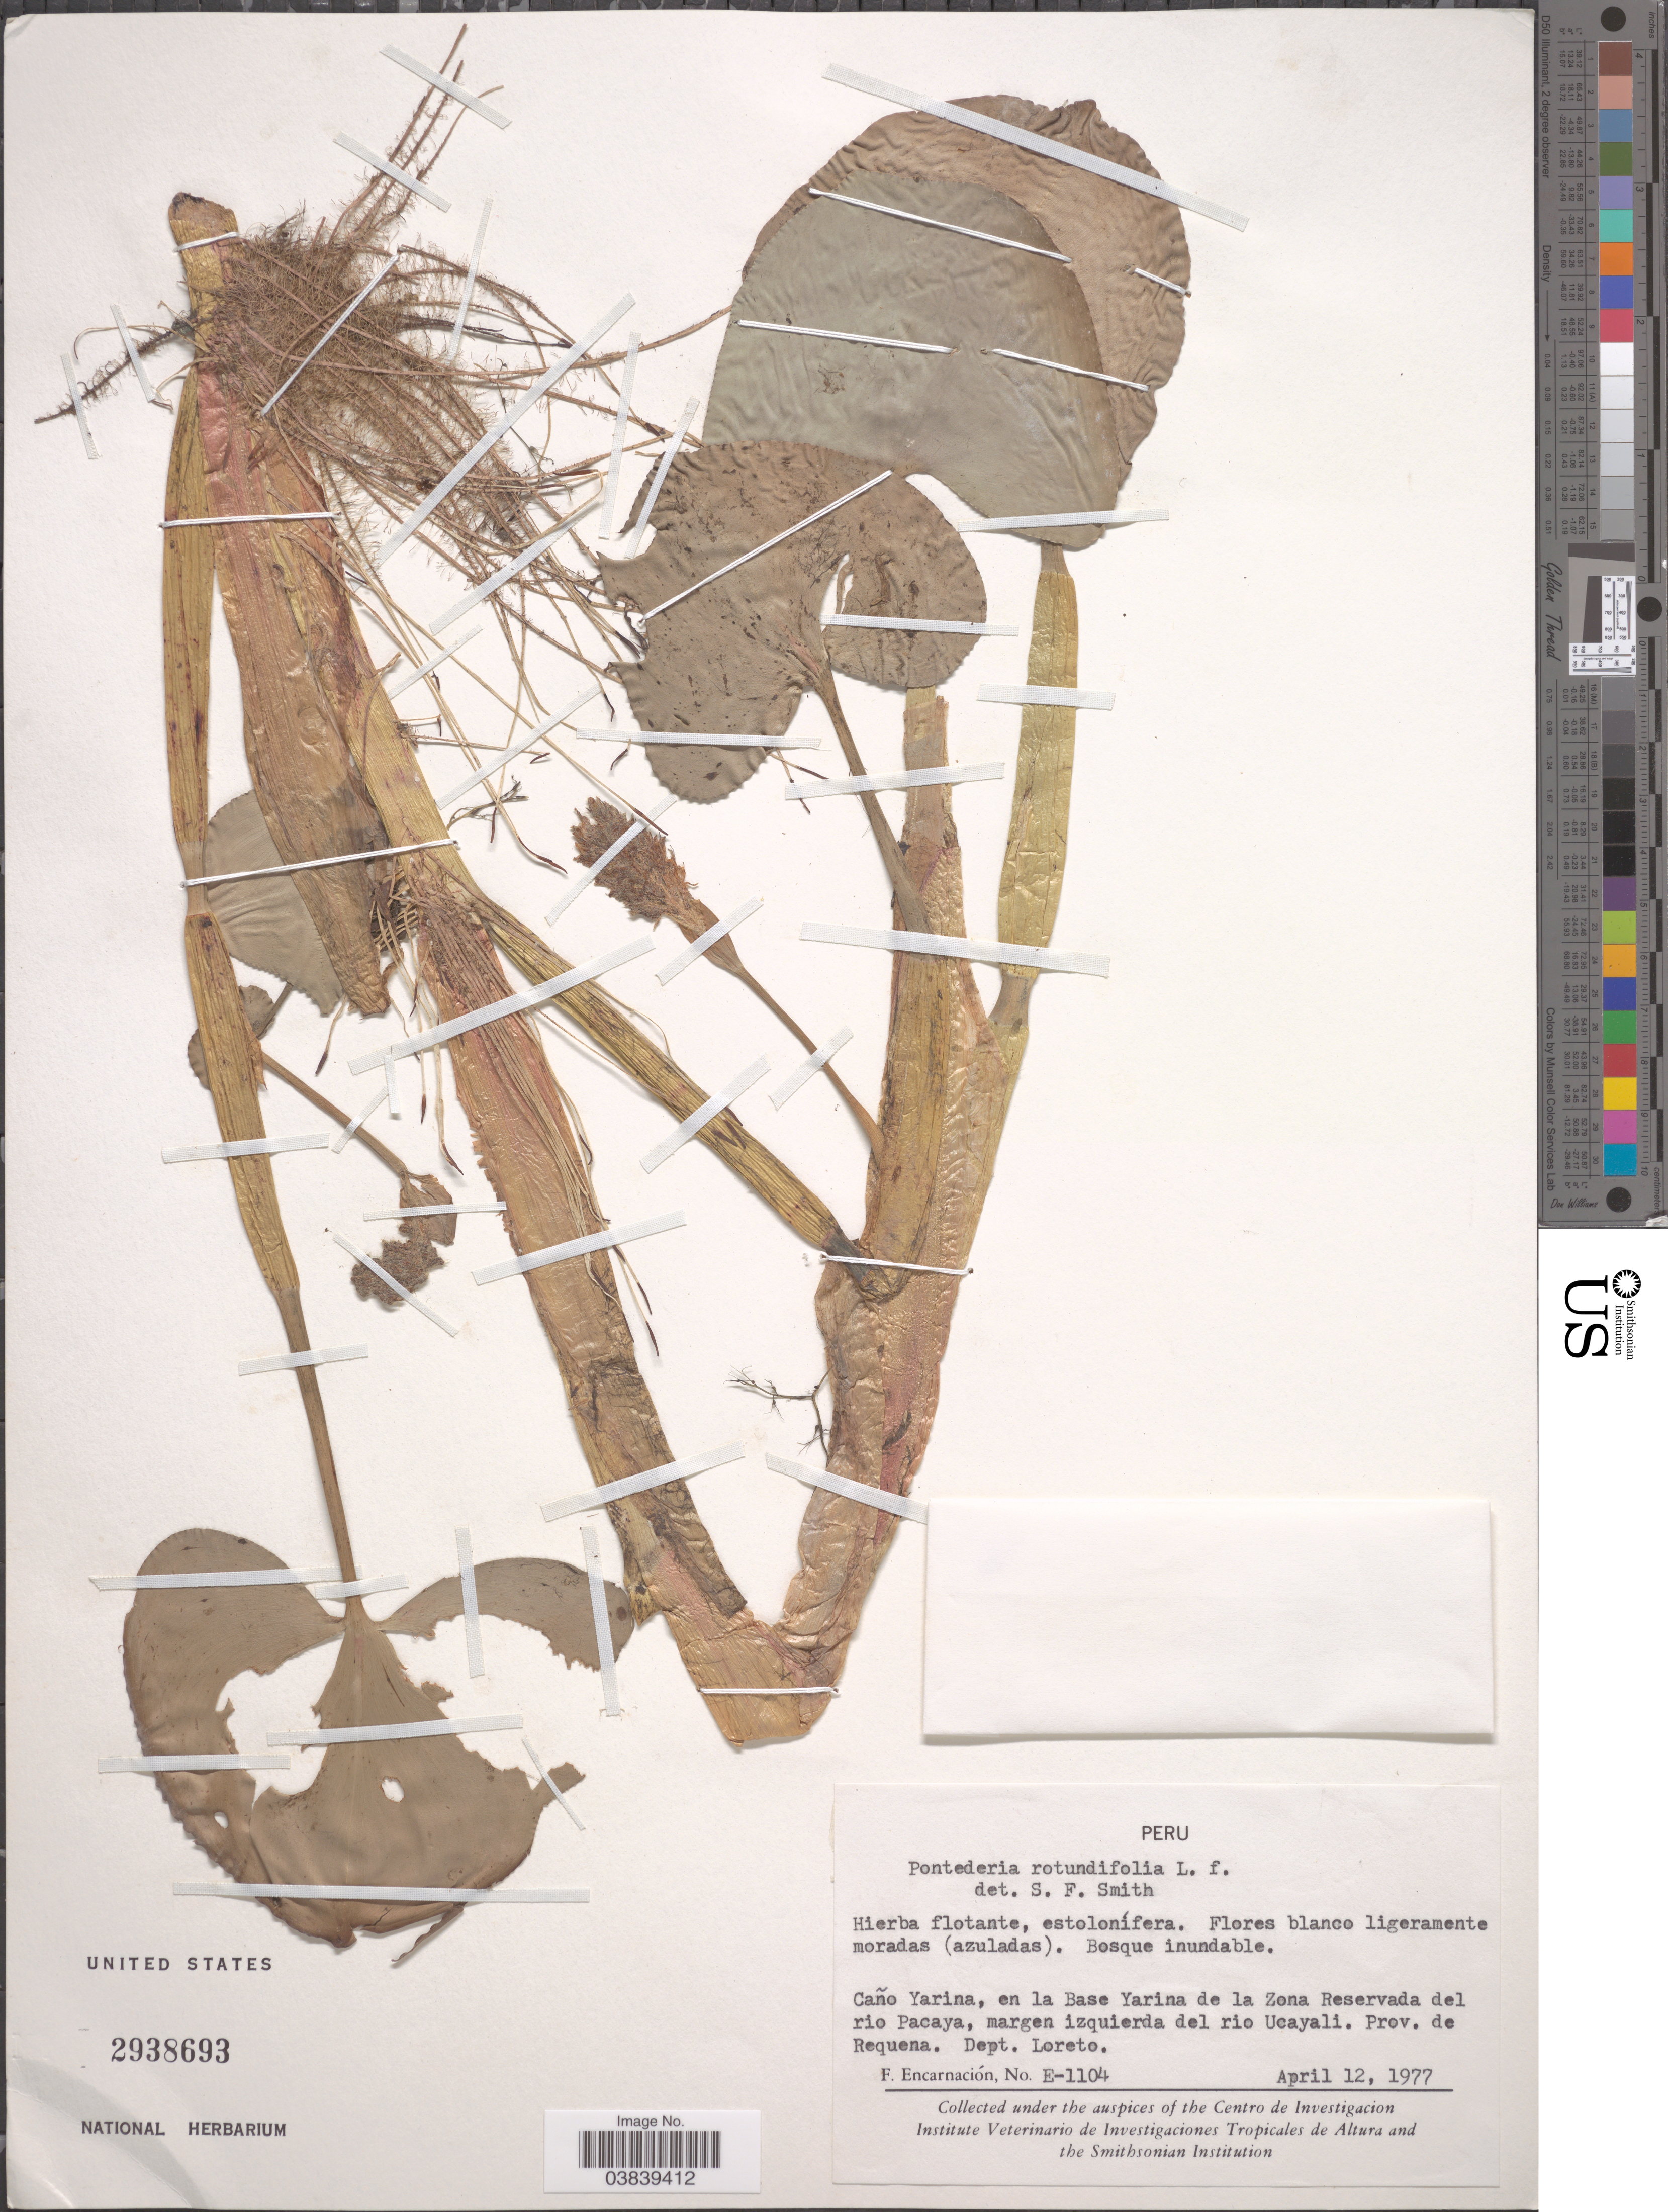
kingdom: Plantae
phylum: Tracheophyta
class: Liliopsida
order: Commelinales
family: Pontederiaceae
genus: Pontederia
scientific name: Pontederia rotundifolia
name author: L. f.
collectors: F. Encarnación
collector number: E-1104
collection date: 1977-04-12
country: Peru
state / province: Loreto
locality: Caño Yarina, en la Base Yarina de la Zona Reservada del rio Pacaya, margen izquierda del rio Ucayali. Prov. de Requena. Dept. Loreto.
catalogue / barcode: US 2938693